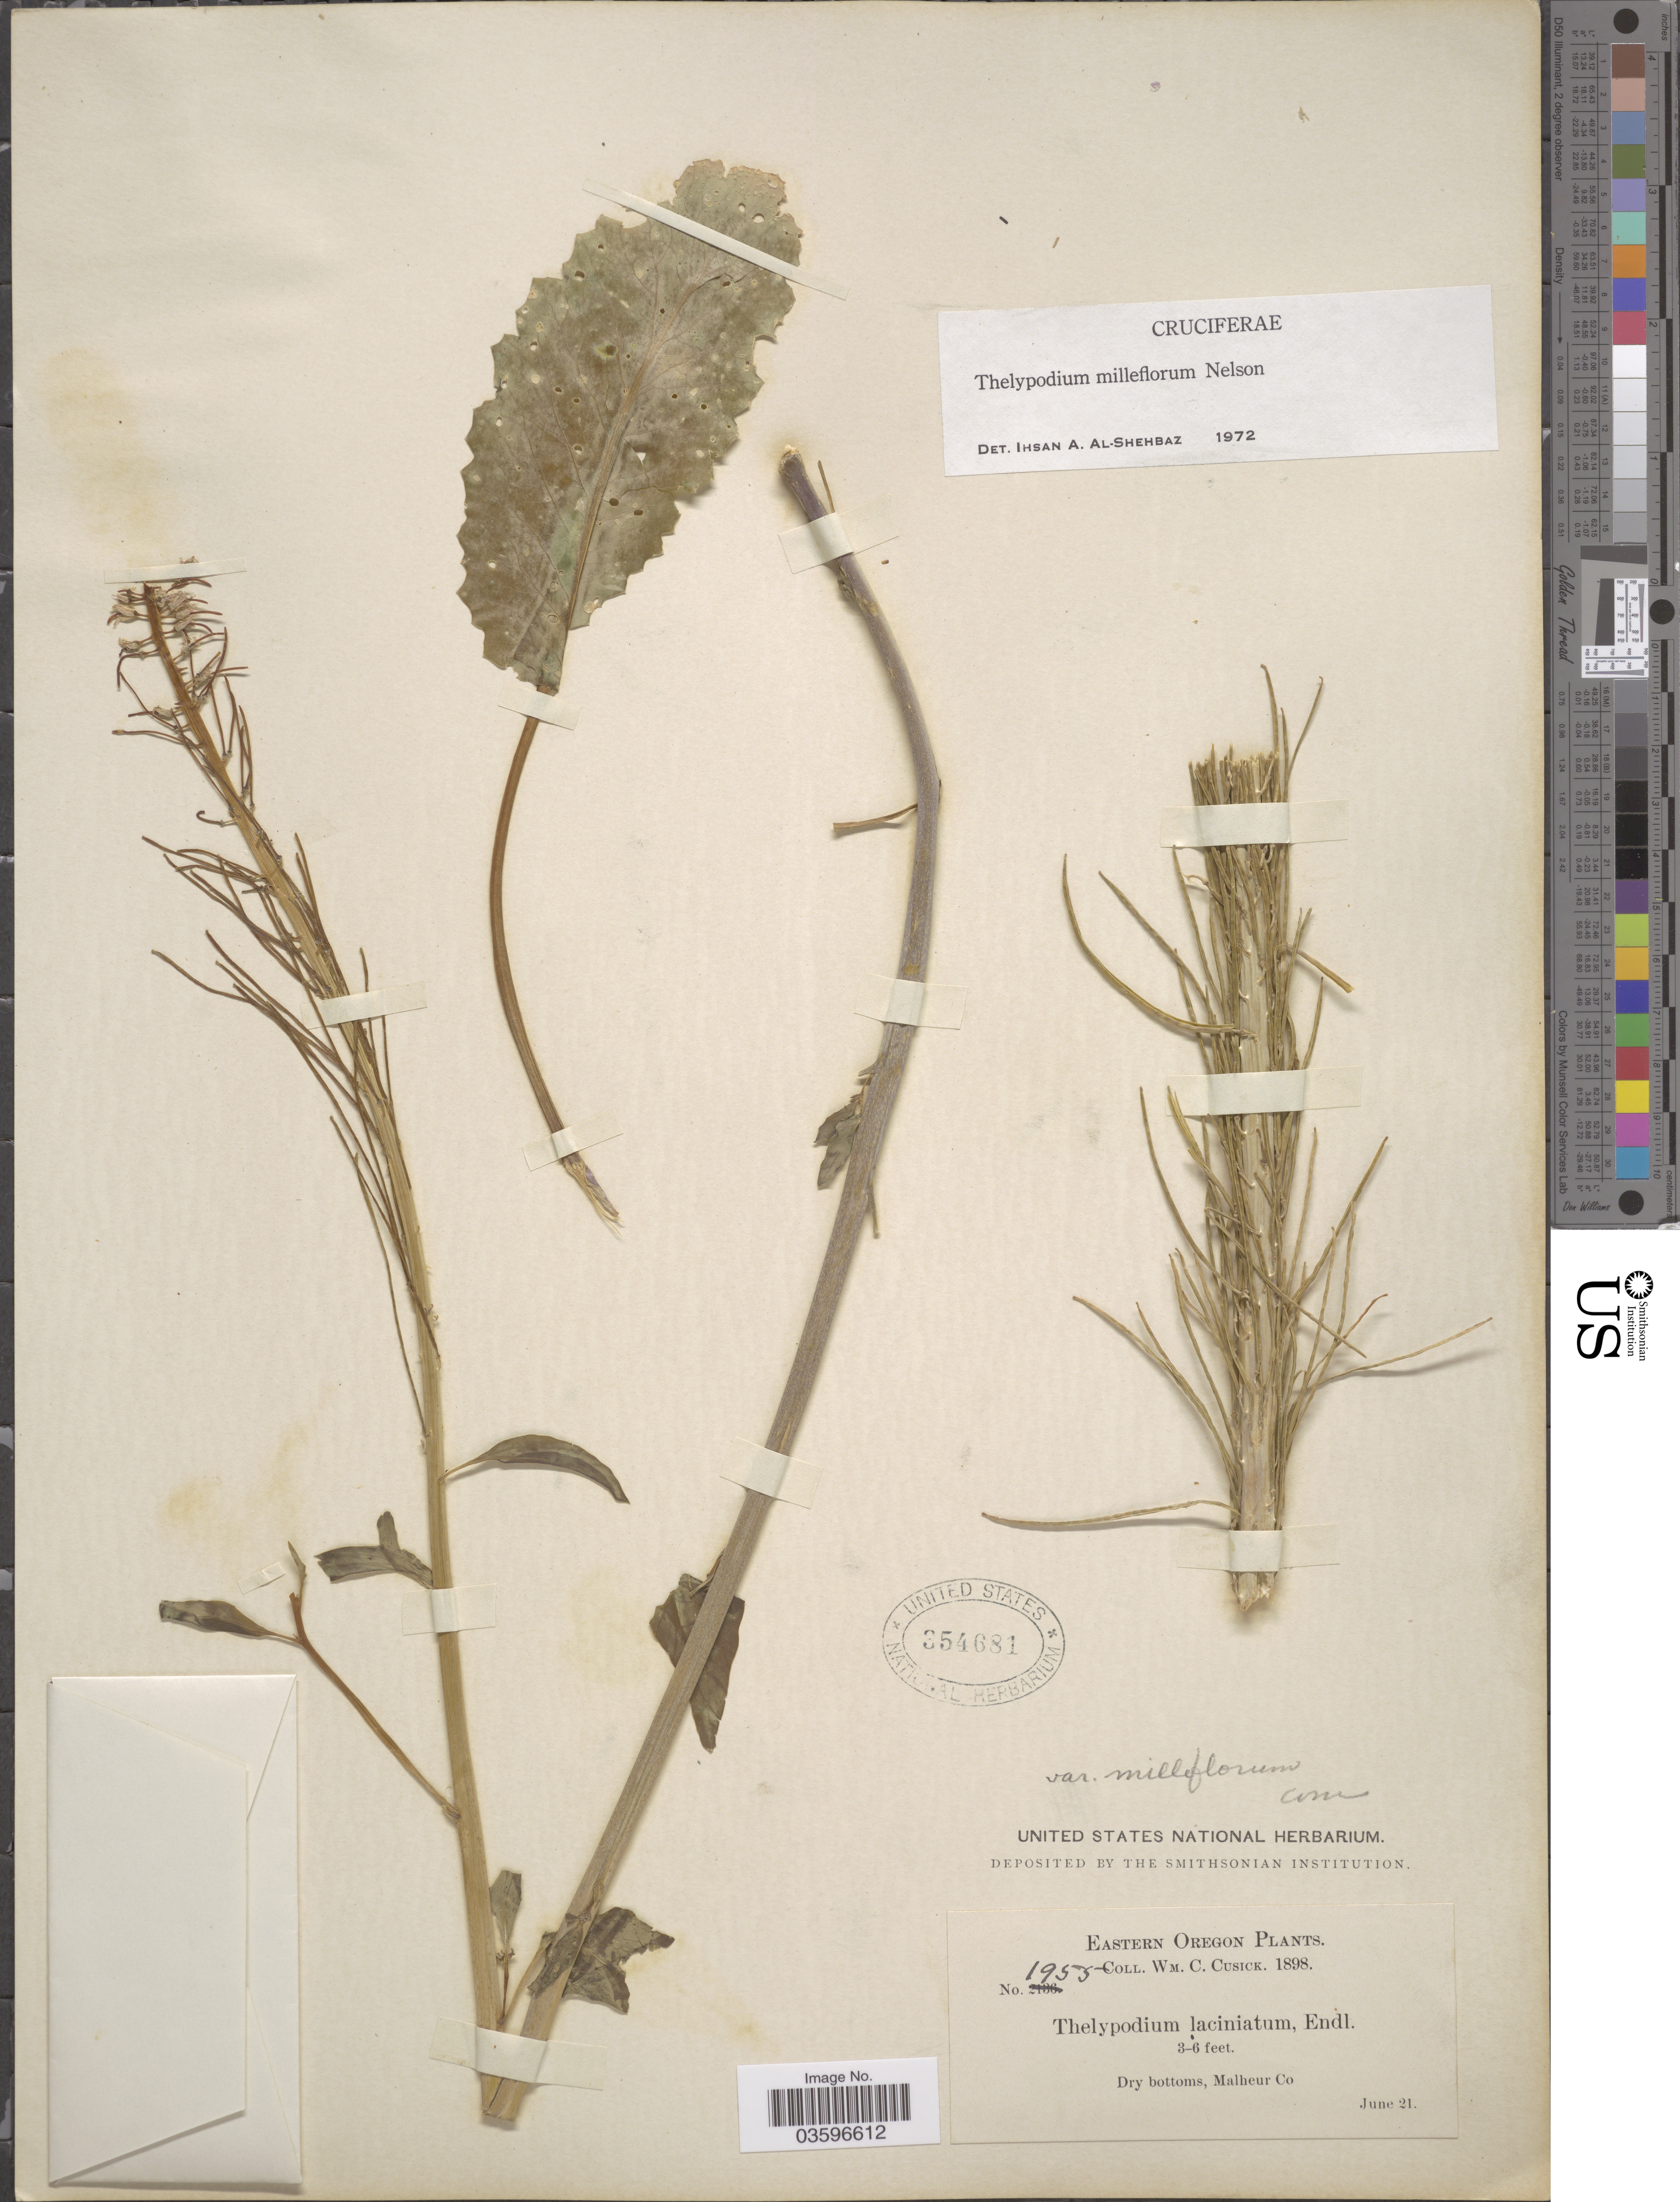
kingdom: Plantae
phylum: Tracheophyta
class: Magnoliopsida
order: Brassicales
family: Brassicaceae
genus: Thelypodium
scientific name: Thelypodium milleflorum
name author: A. Nelson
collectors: W. C. Cusick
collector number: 1955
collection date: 1898-06-21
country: United States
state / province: Oregon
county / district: Malheur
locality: Eastern Oregon. Dry bottoms, Malheur Co.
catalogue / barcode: US 354681